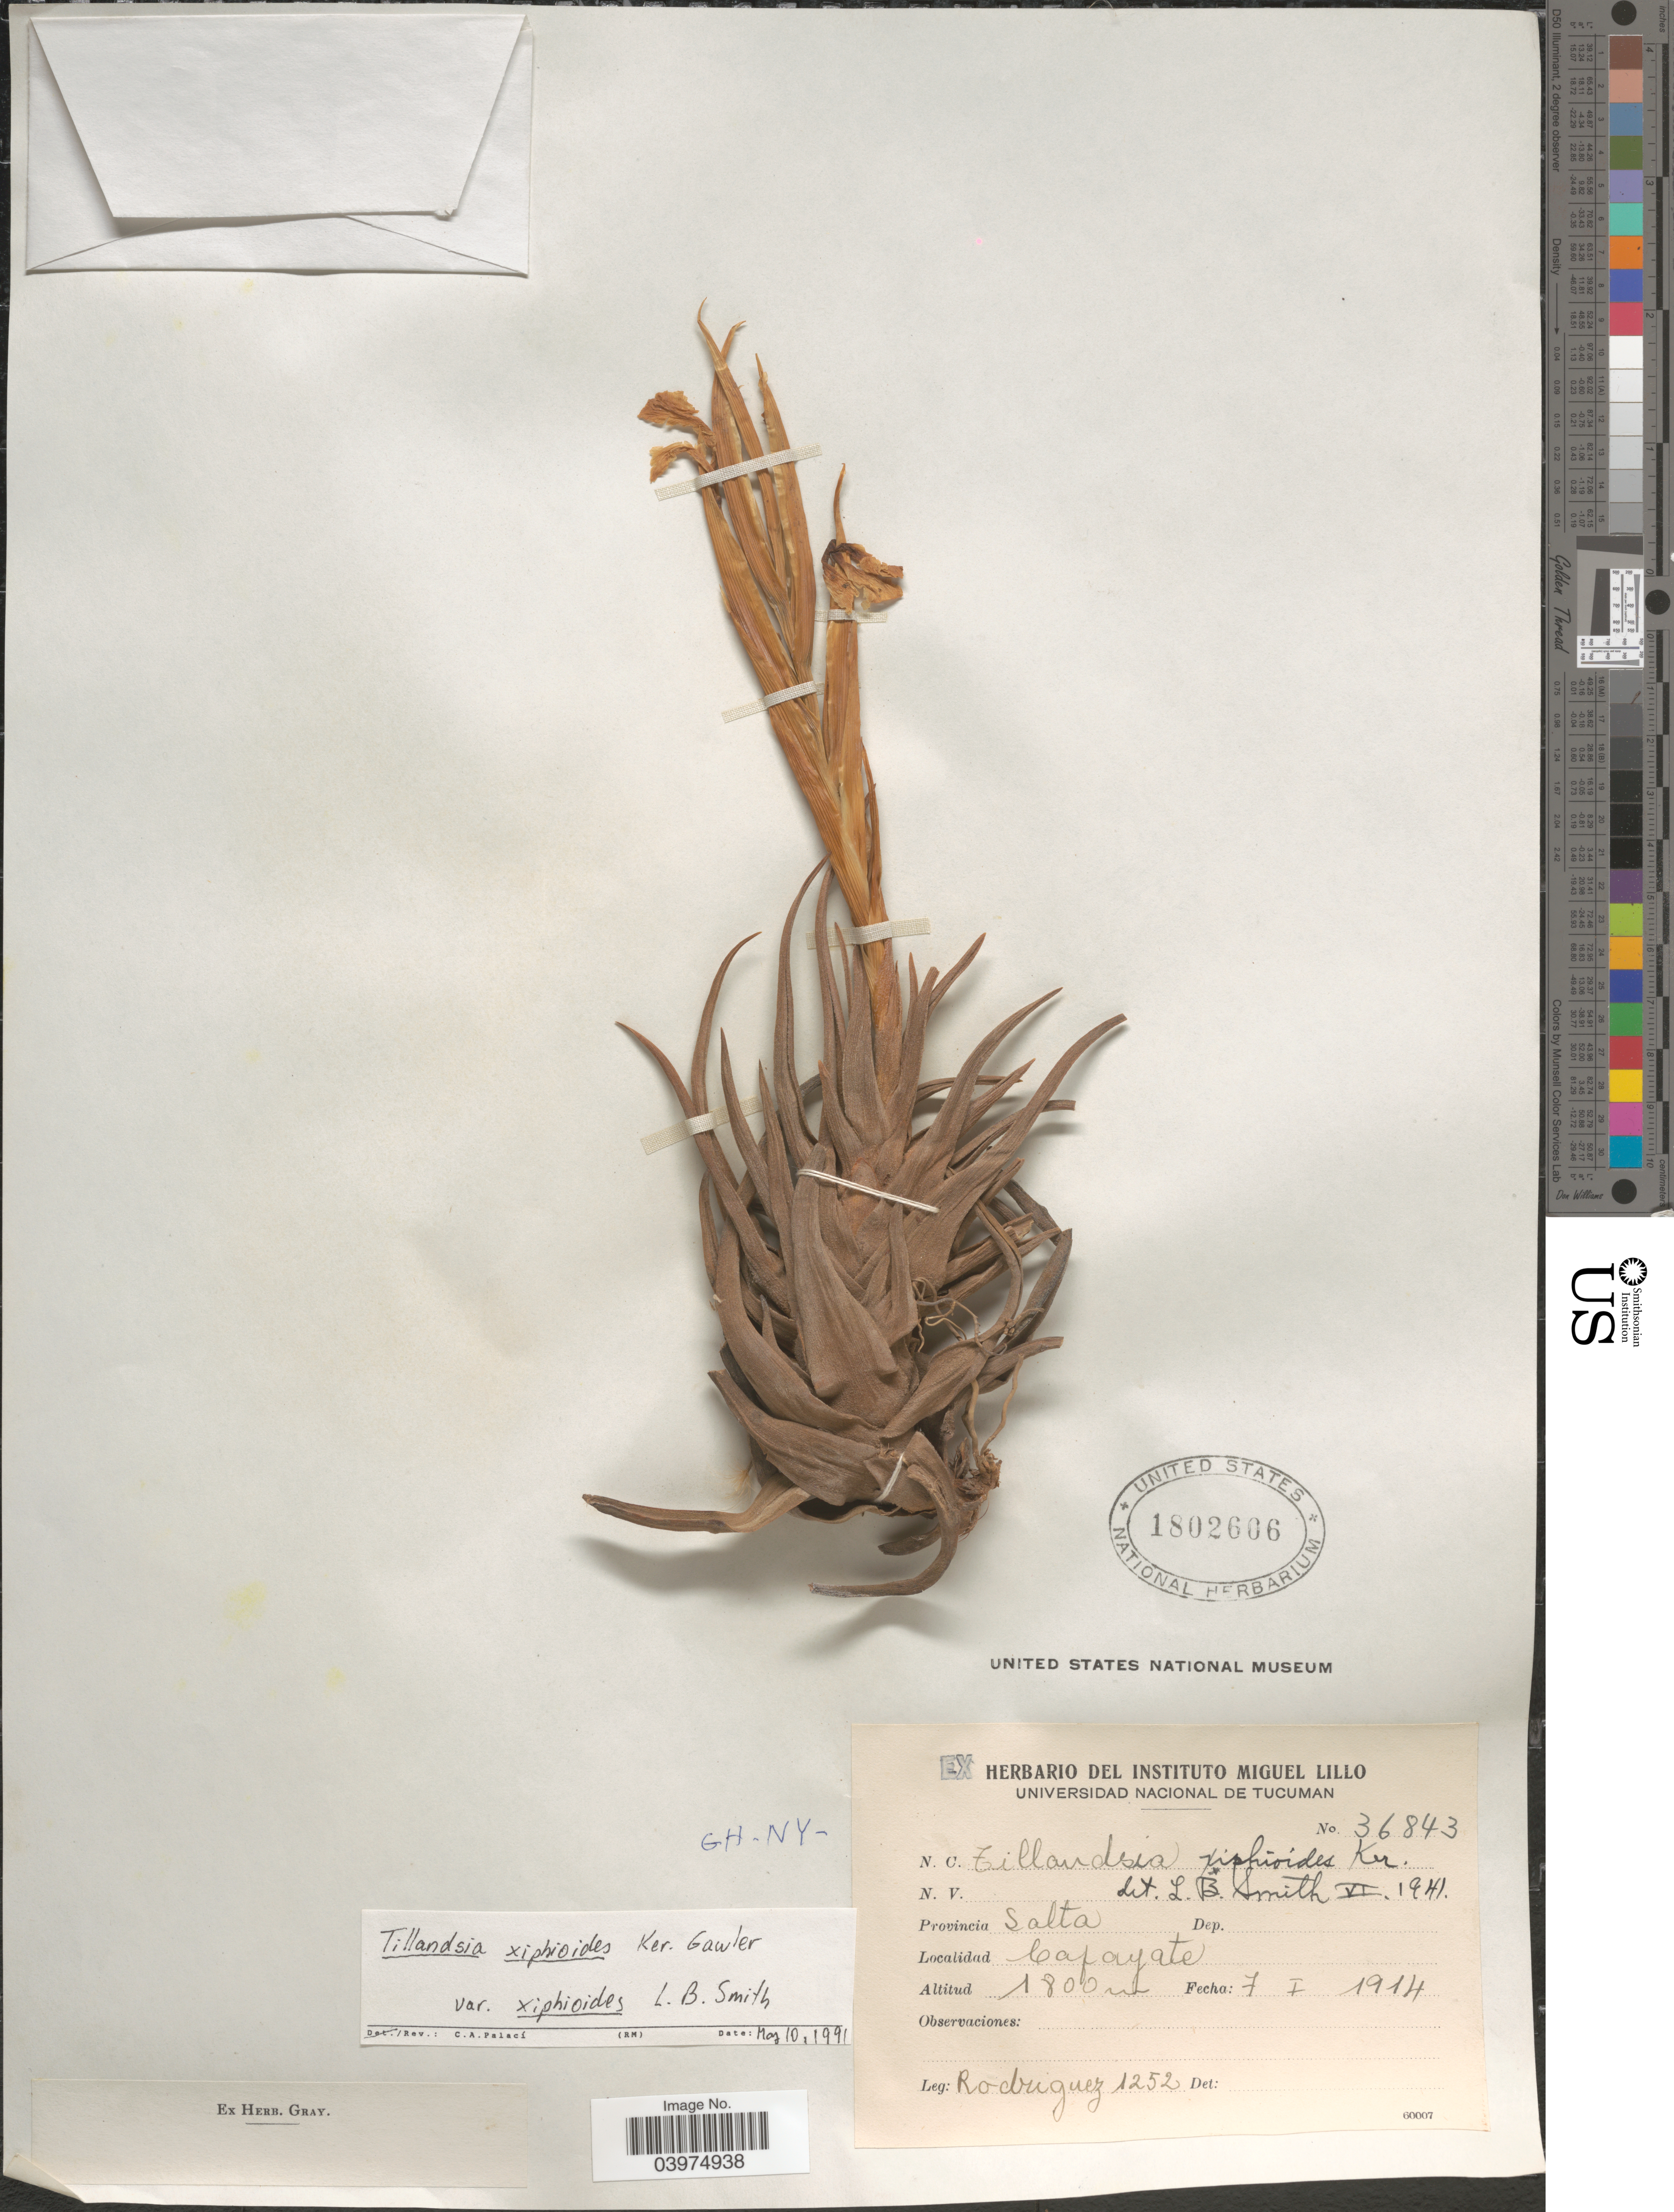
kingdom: Plantae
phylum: Tracheophyta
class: Liliopsida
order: Poales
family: Bromeliaceae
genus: Tillandsia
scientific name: Tillandsia xiphioides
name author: Ker Gawl.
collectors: Rodriguez, --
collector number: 1252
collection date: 1914-01-07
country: Argentina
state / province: Salta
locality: Cafayate.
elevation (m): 1800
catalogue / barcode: US 1802606